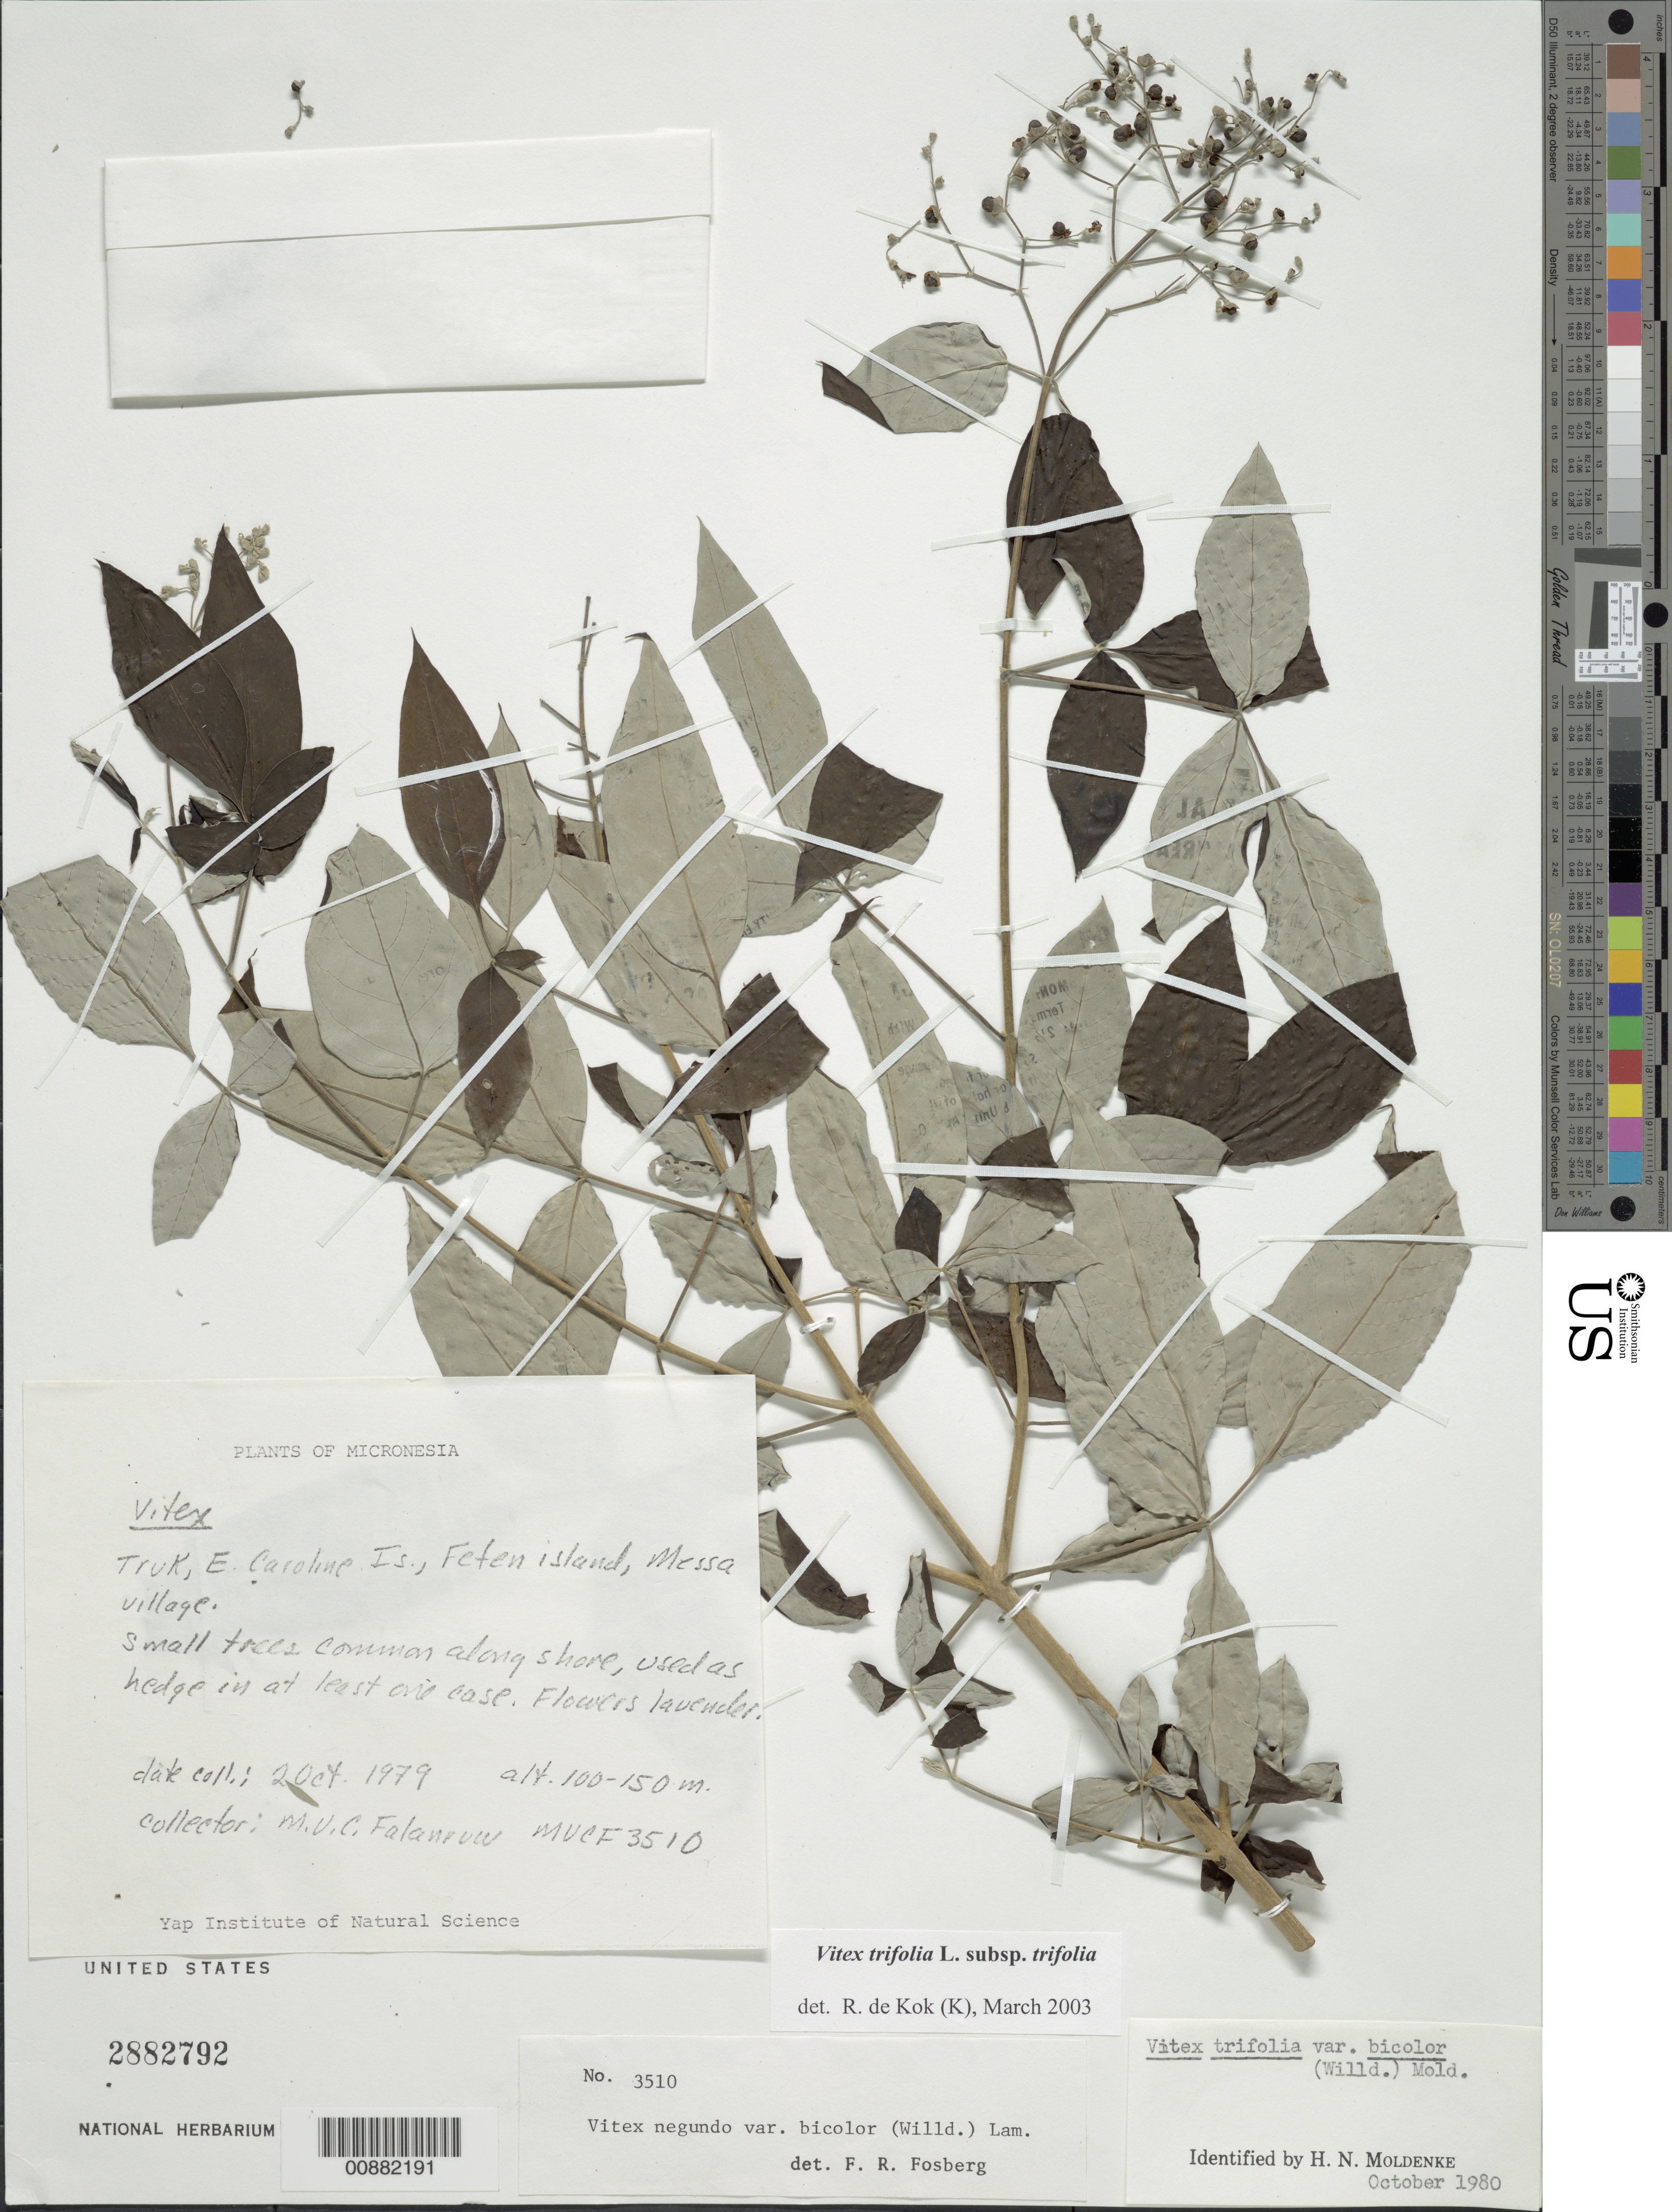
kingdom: Plantae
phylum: Tracheophyta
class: Magnoliopsida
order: Lamiales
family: Lamiaceae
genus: Vitex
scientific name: Vitex trifolia var. trifolia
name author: L.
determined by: Kok, R. de, (K)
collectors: M. V. Falanruw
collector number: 3510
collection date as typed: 02 Oct 1979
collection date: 1979-10-02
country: Micronesia, Federated States of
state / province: Truk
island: Fefan [Fefen]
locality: Feten Island, Messa village.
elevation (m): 100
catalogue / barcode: US 2882792